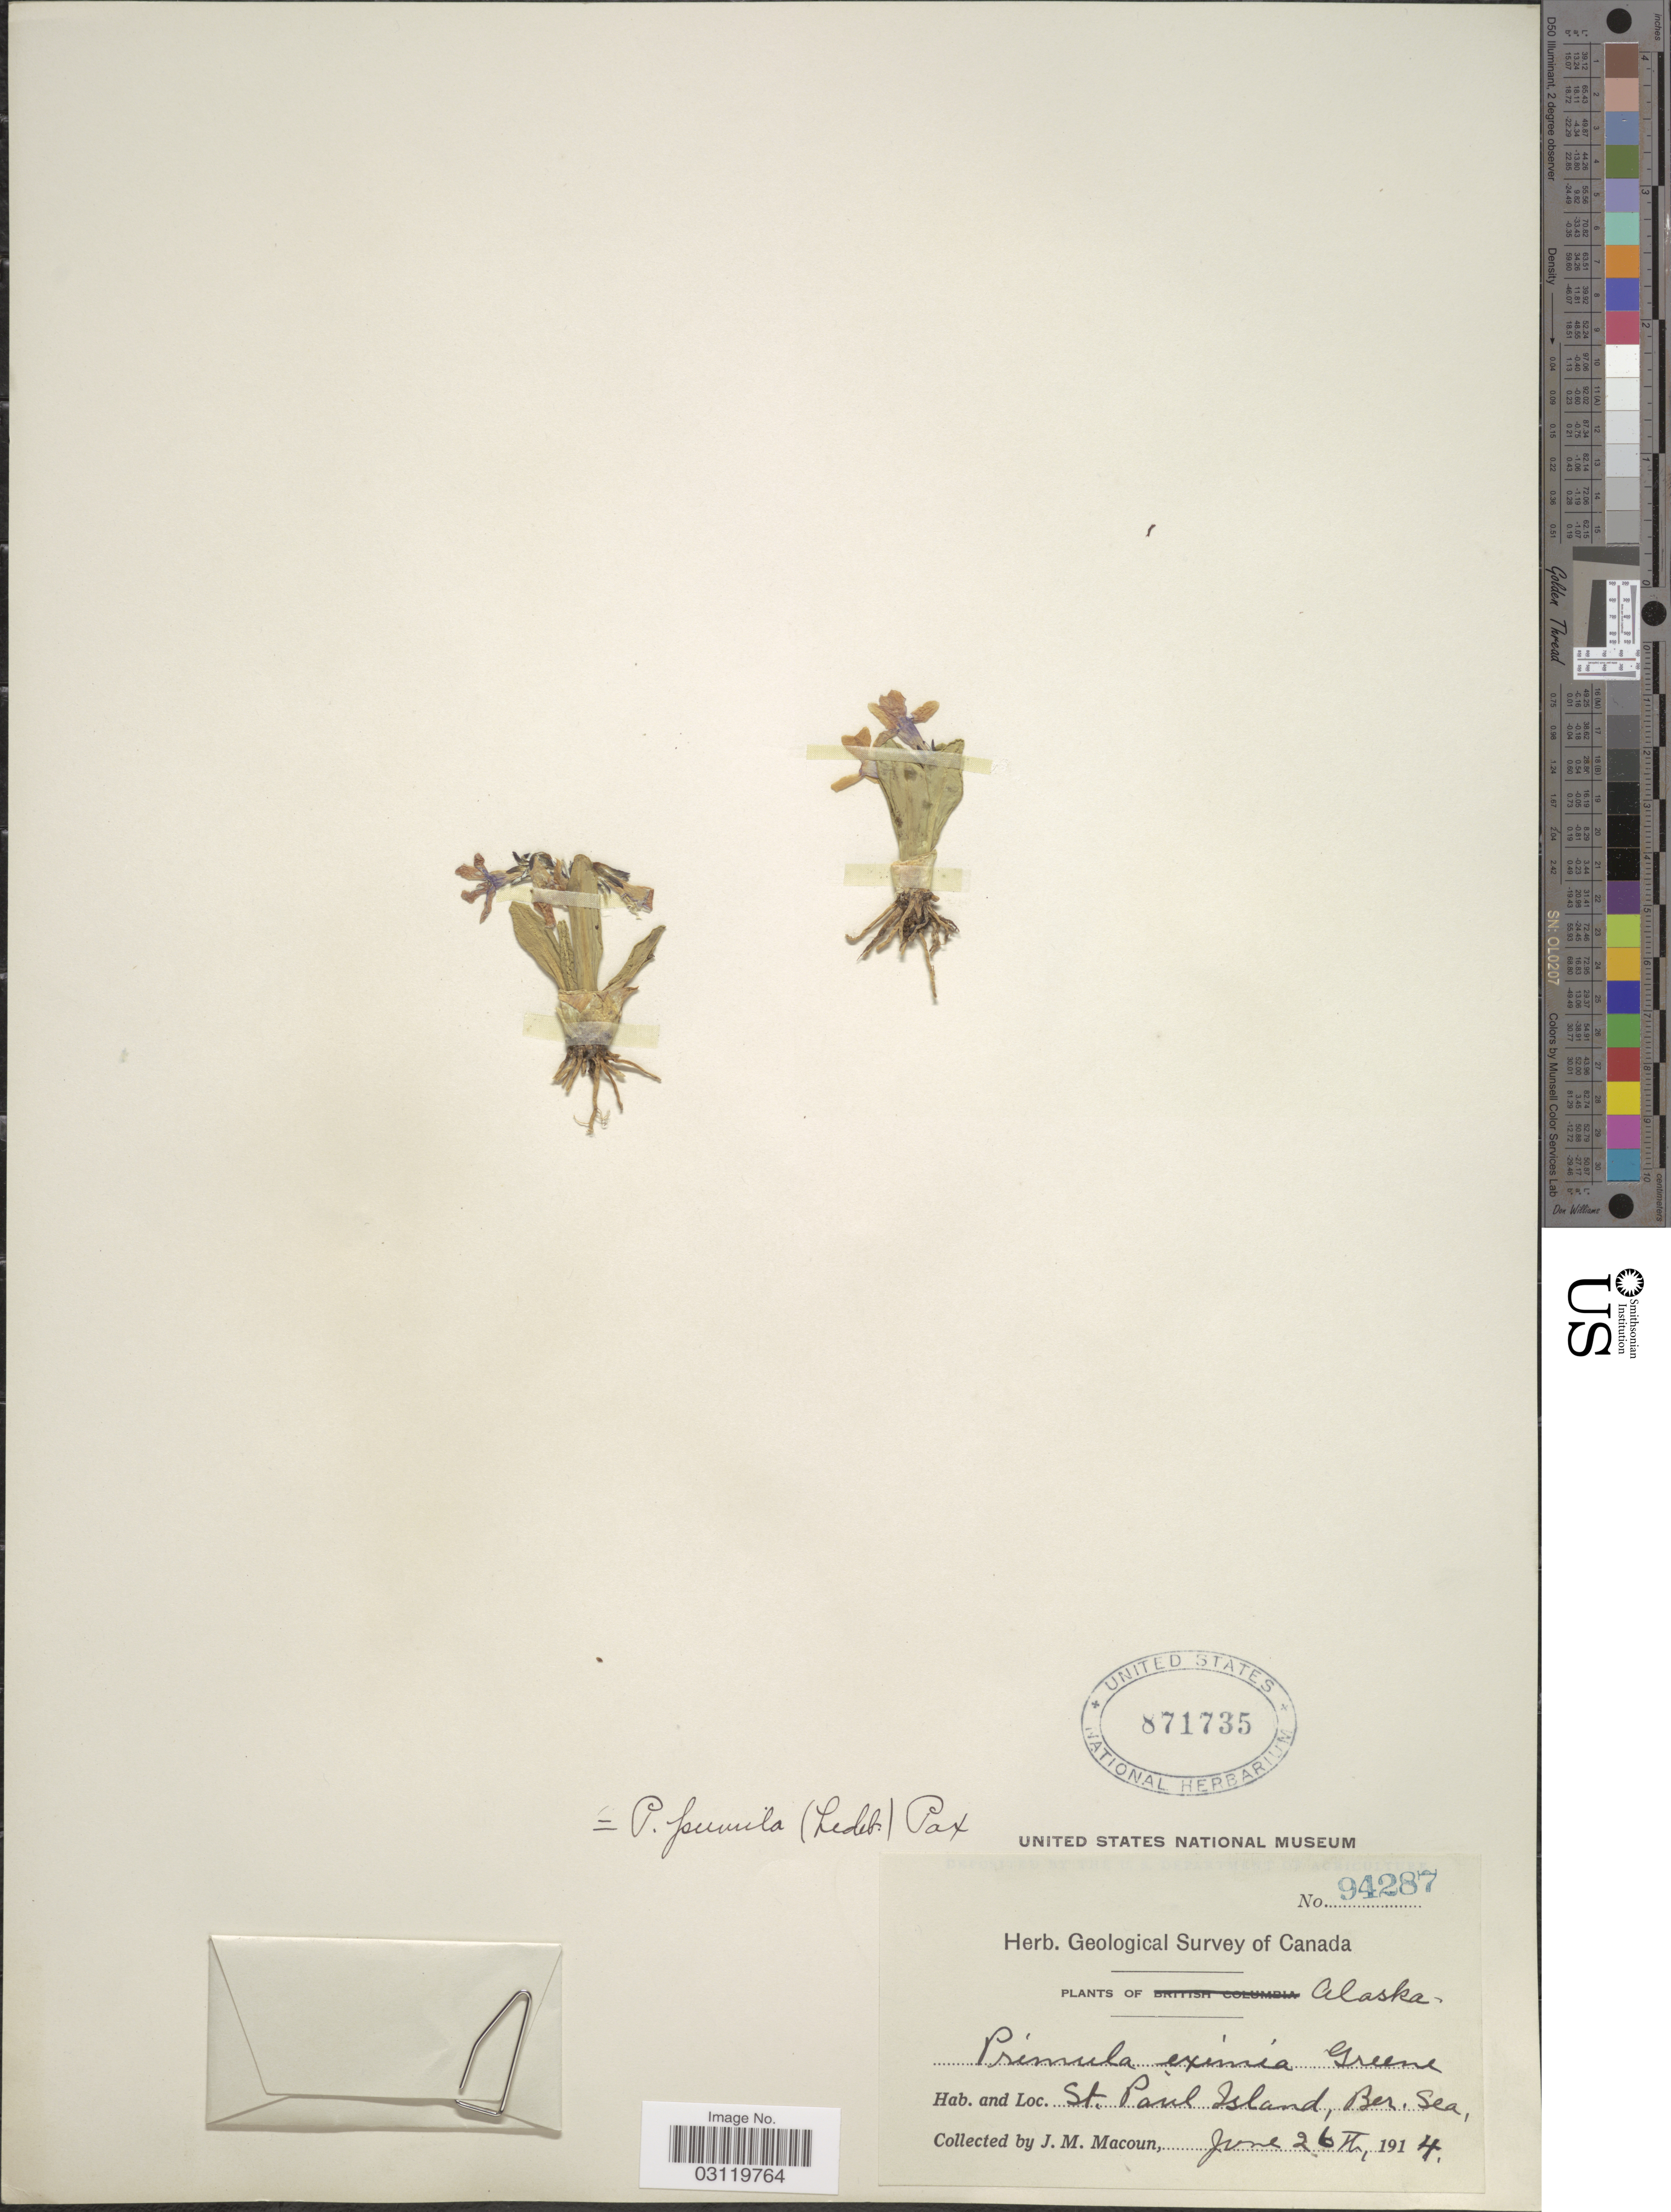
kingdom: Plantae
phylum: Tracheophyta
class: Magnoliopsida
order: Ericales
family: Primulaceae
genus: Primula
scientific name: Primula tschuktschorum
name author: Kjellm.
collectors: J. M. Macoun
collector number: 94287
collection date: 1914-06-26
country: United States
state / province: Alaska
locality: St. Paul Island, Ber. Sea.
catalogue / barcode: US 871735